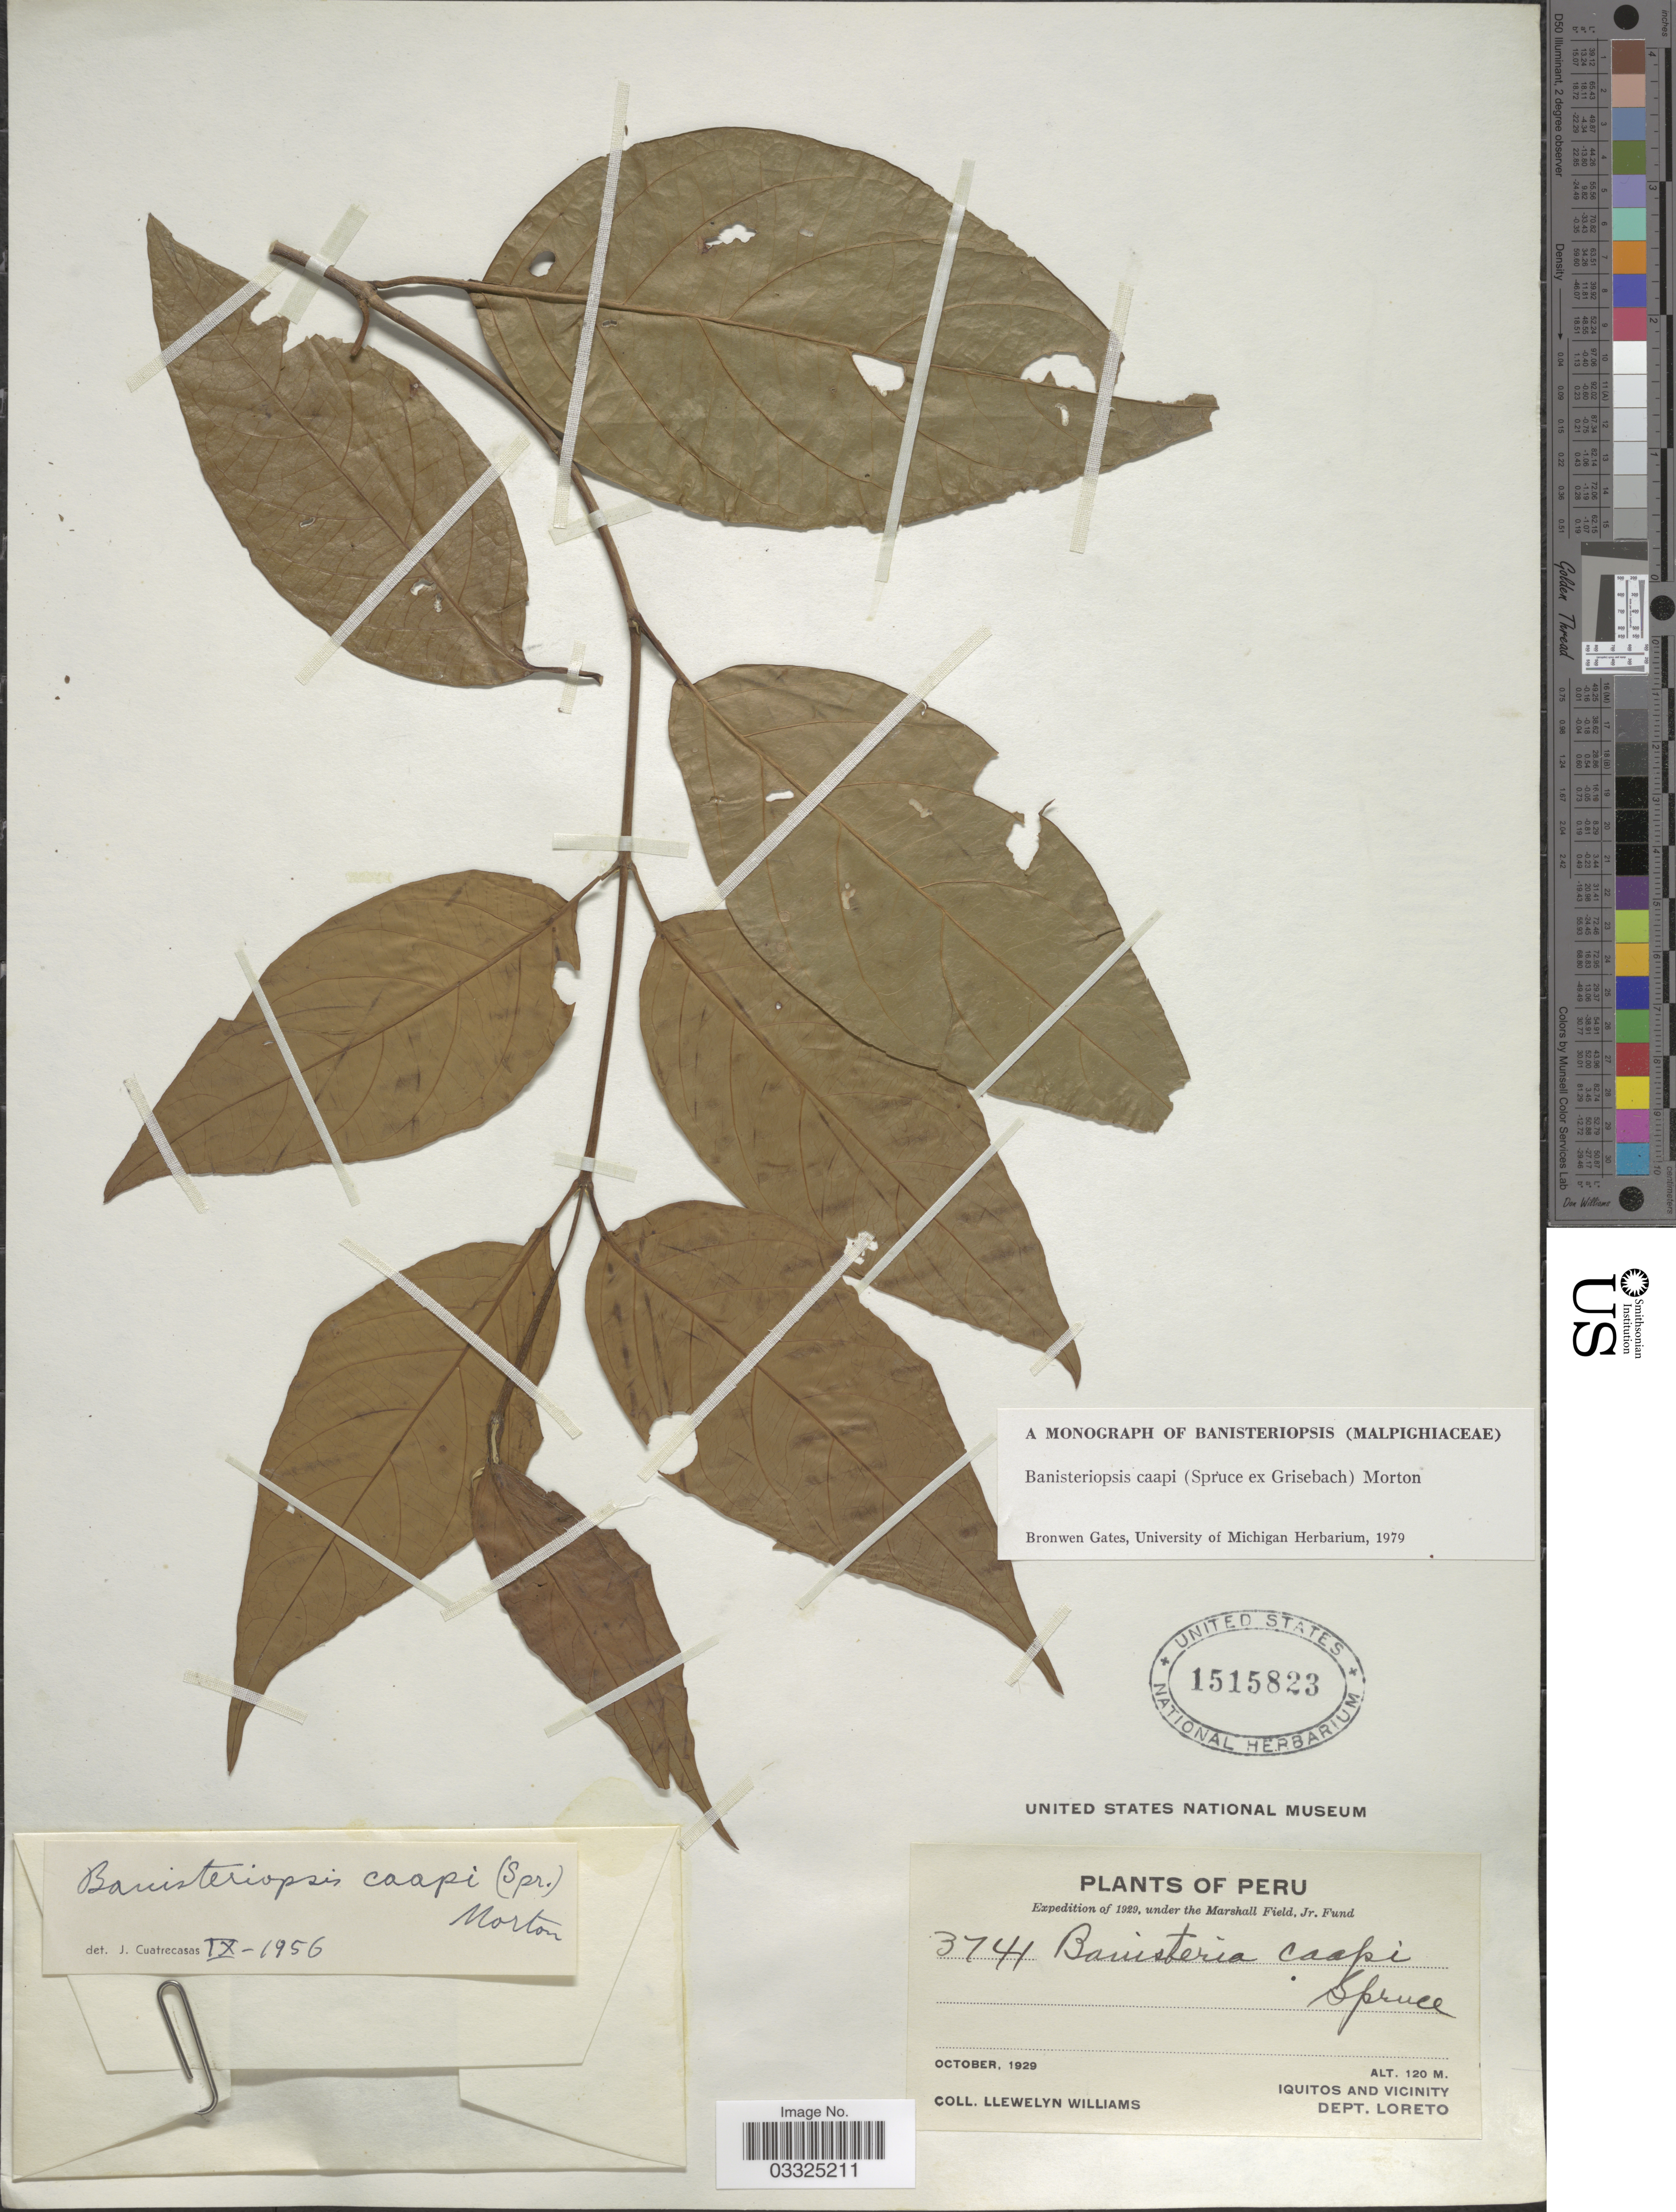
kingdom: Plantae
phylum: Tracheophyta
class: Magnoliopsida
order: Malpighiales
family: Malpighiaceae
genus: Banisteriopsis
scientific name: Banisteriopsis caapi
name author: (Spruce ex Griseb.) C.V. Morton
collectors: Ll. Williams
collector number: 3741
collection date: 1929-10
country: Peru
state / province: Loreto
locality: Iquitos and vicinity, Dept. Loreto.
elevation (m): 120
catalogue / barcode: US 1515823